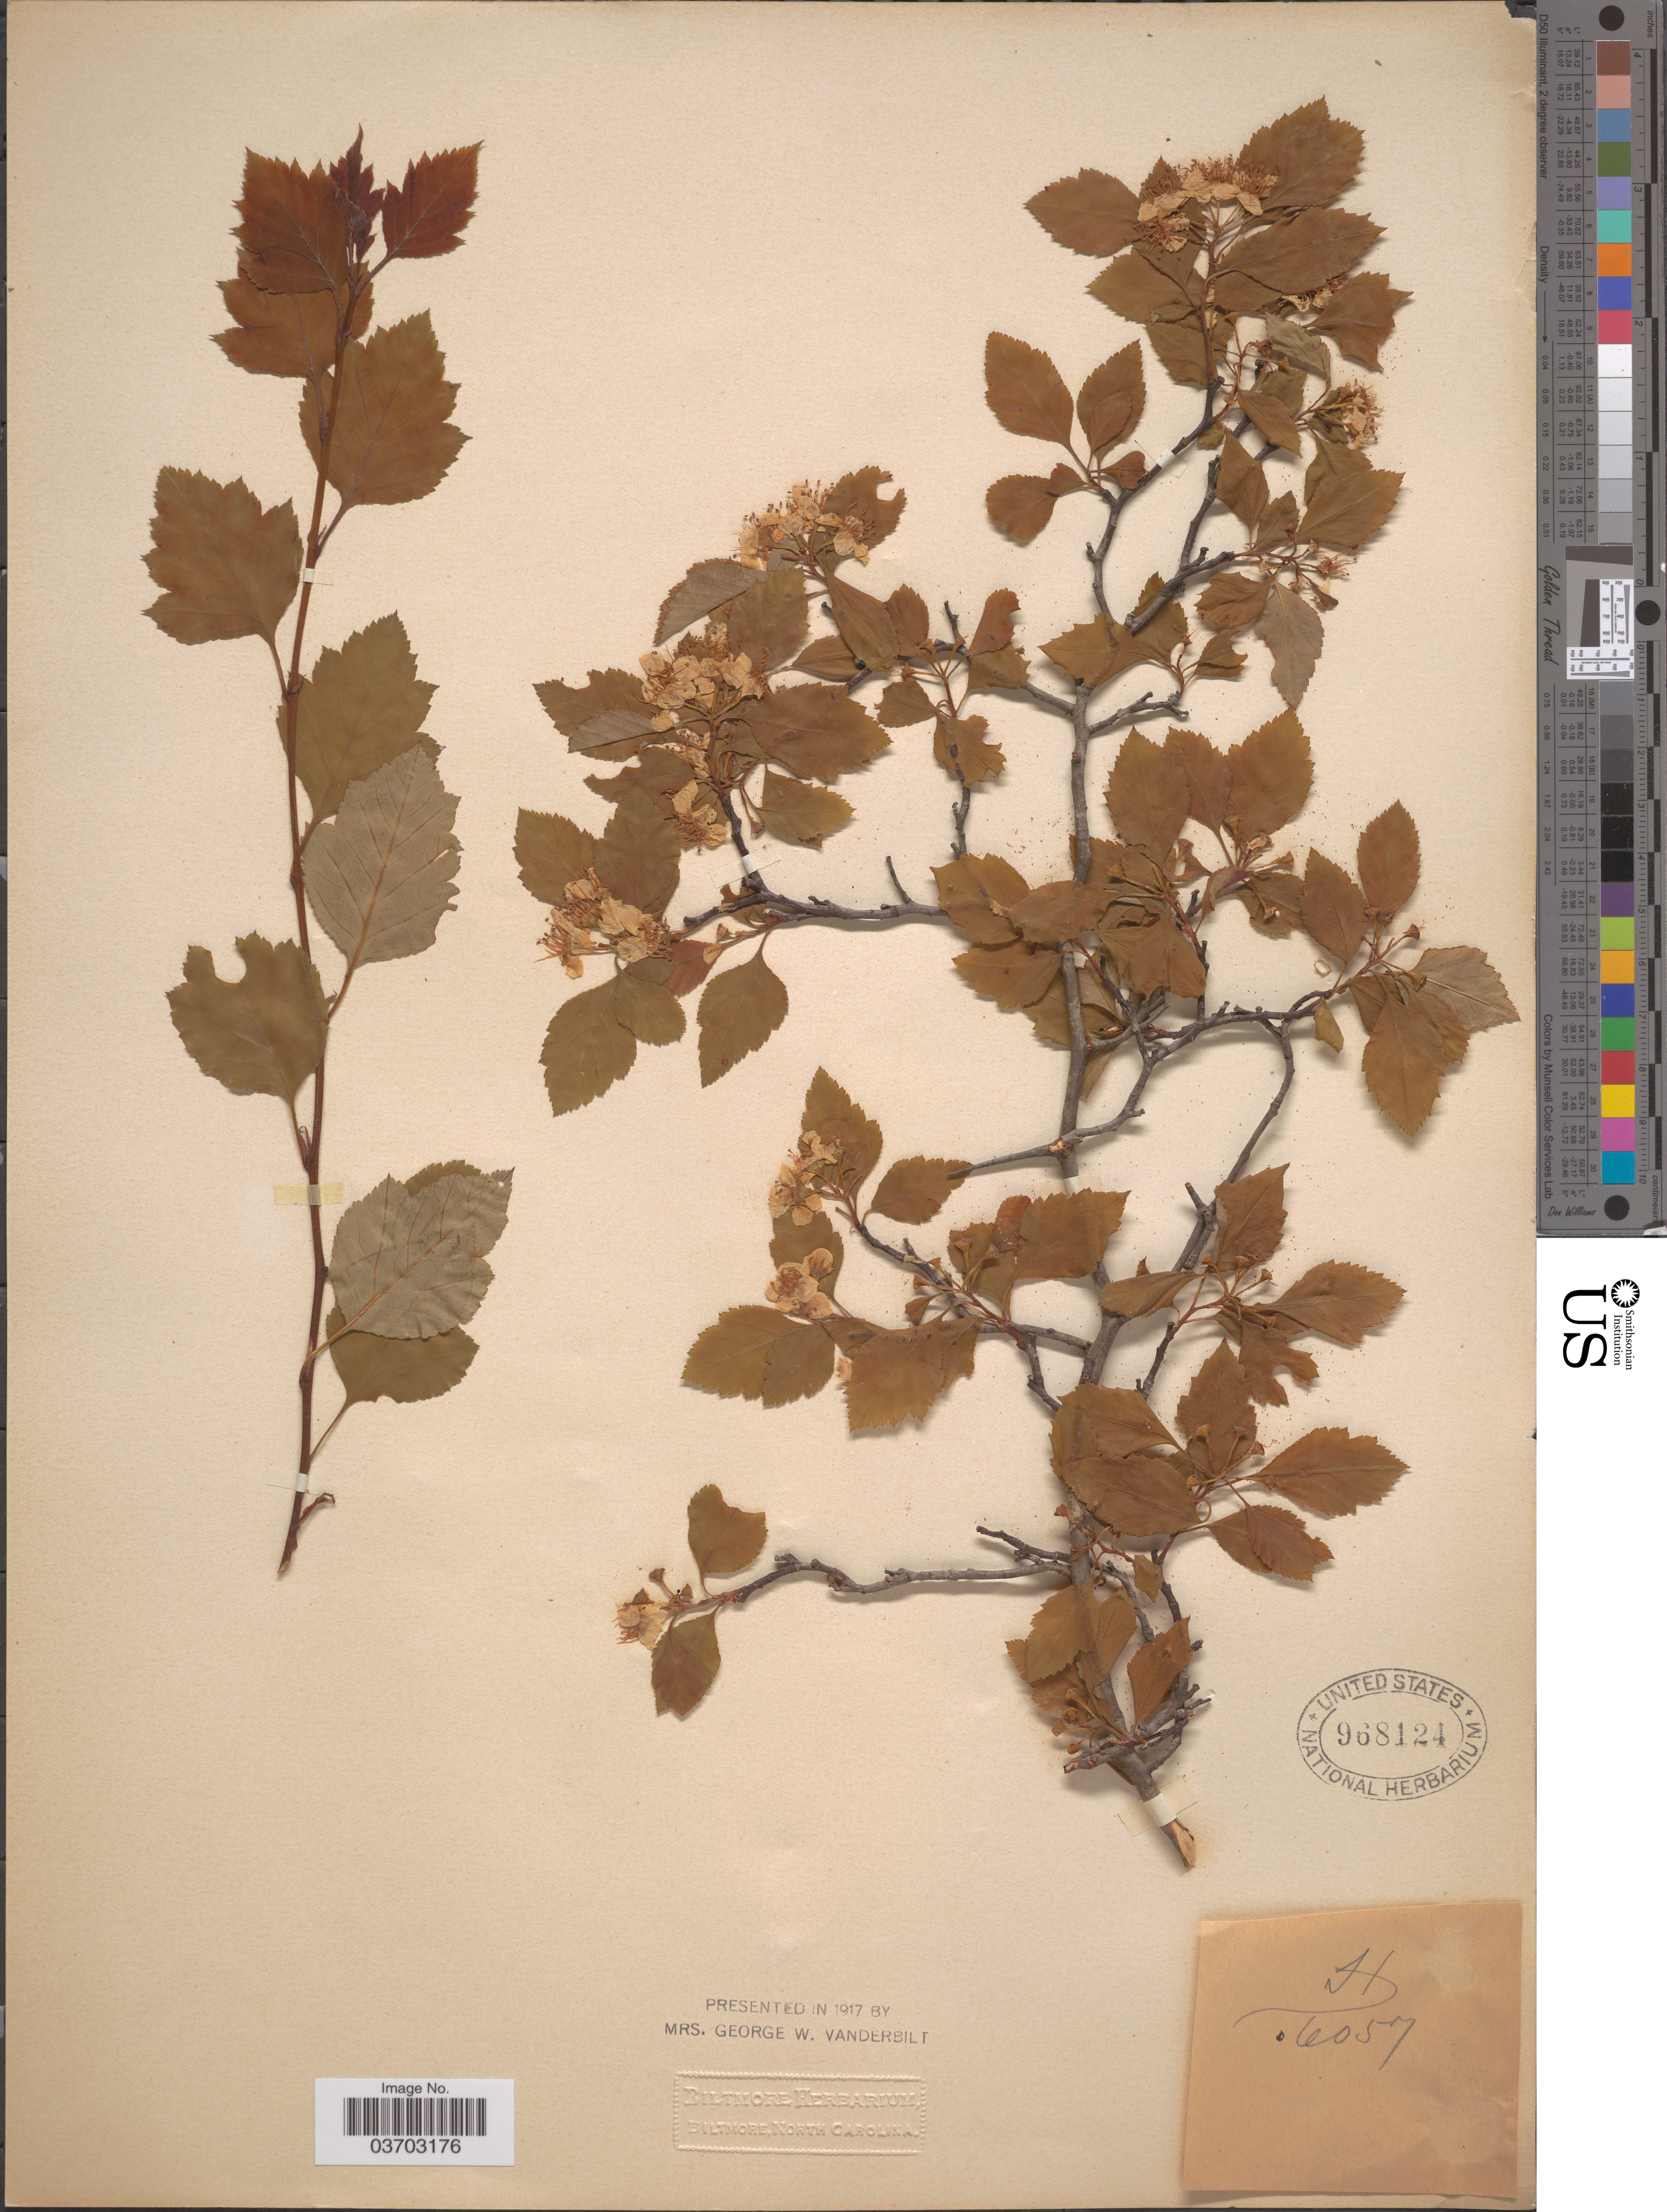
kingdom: Plantae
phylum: Tracheophyta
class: Magnoliopsida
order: Rosales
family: Rosaceae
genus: Crataegus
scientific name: Crataegus sp.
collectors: ex herb. Biltmore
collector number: H6057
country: United States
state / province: North Carolina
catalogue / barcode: US 968124